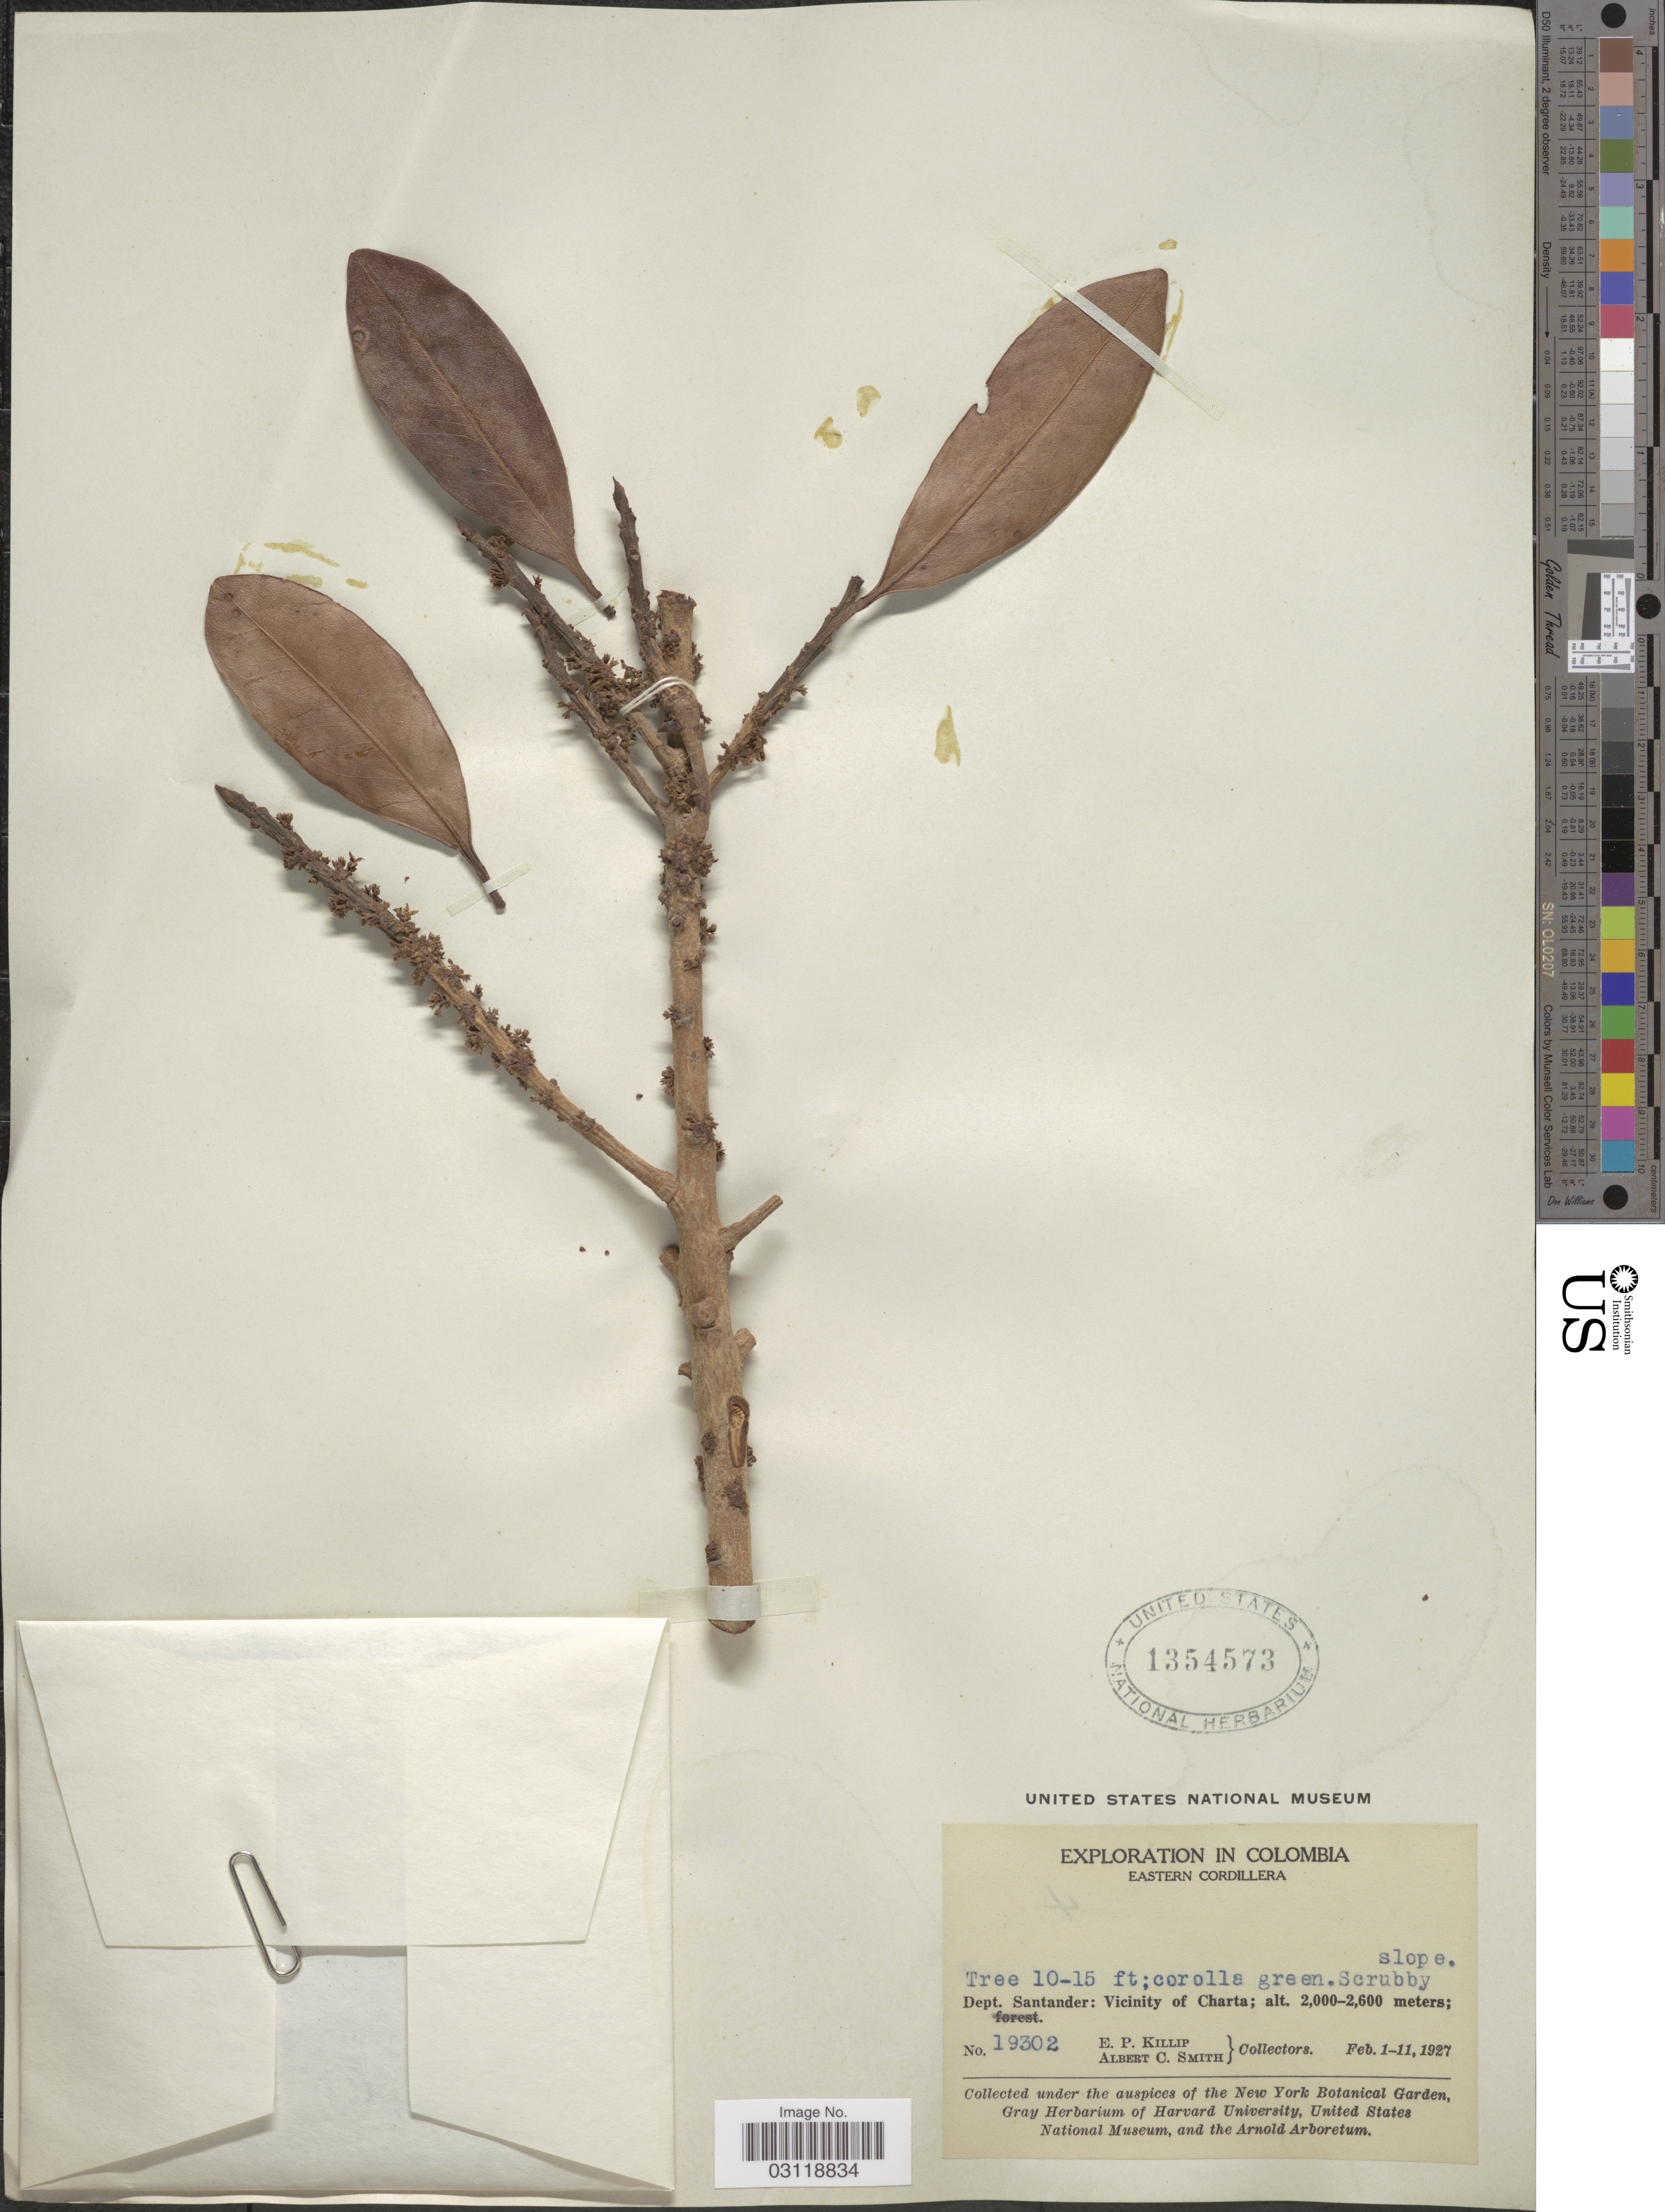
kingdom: Plantae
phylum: Tracheophyta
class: Magnoliopsida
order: Ericales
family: Primulaceae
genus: Rapanea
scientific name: Rapanea sp.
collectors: E. P. Killip & A. C. Smith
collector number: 19302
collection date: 1927-02-01/1927-02-11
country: Colombia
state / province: Santander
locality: Eastern Cordillera. Dept. Santander: Vicinity of Charta.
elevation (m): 2000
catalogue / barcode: US 1354573